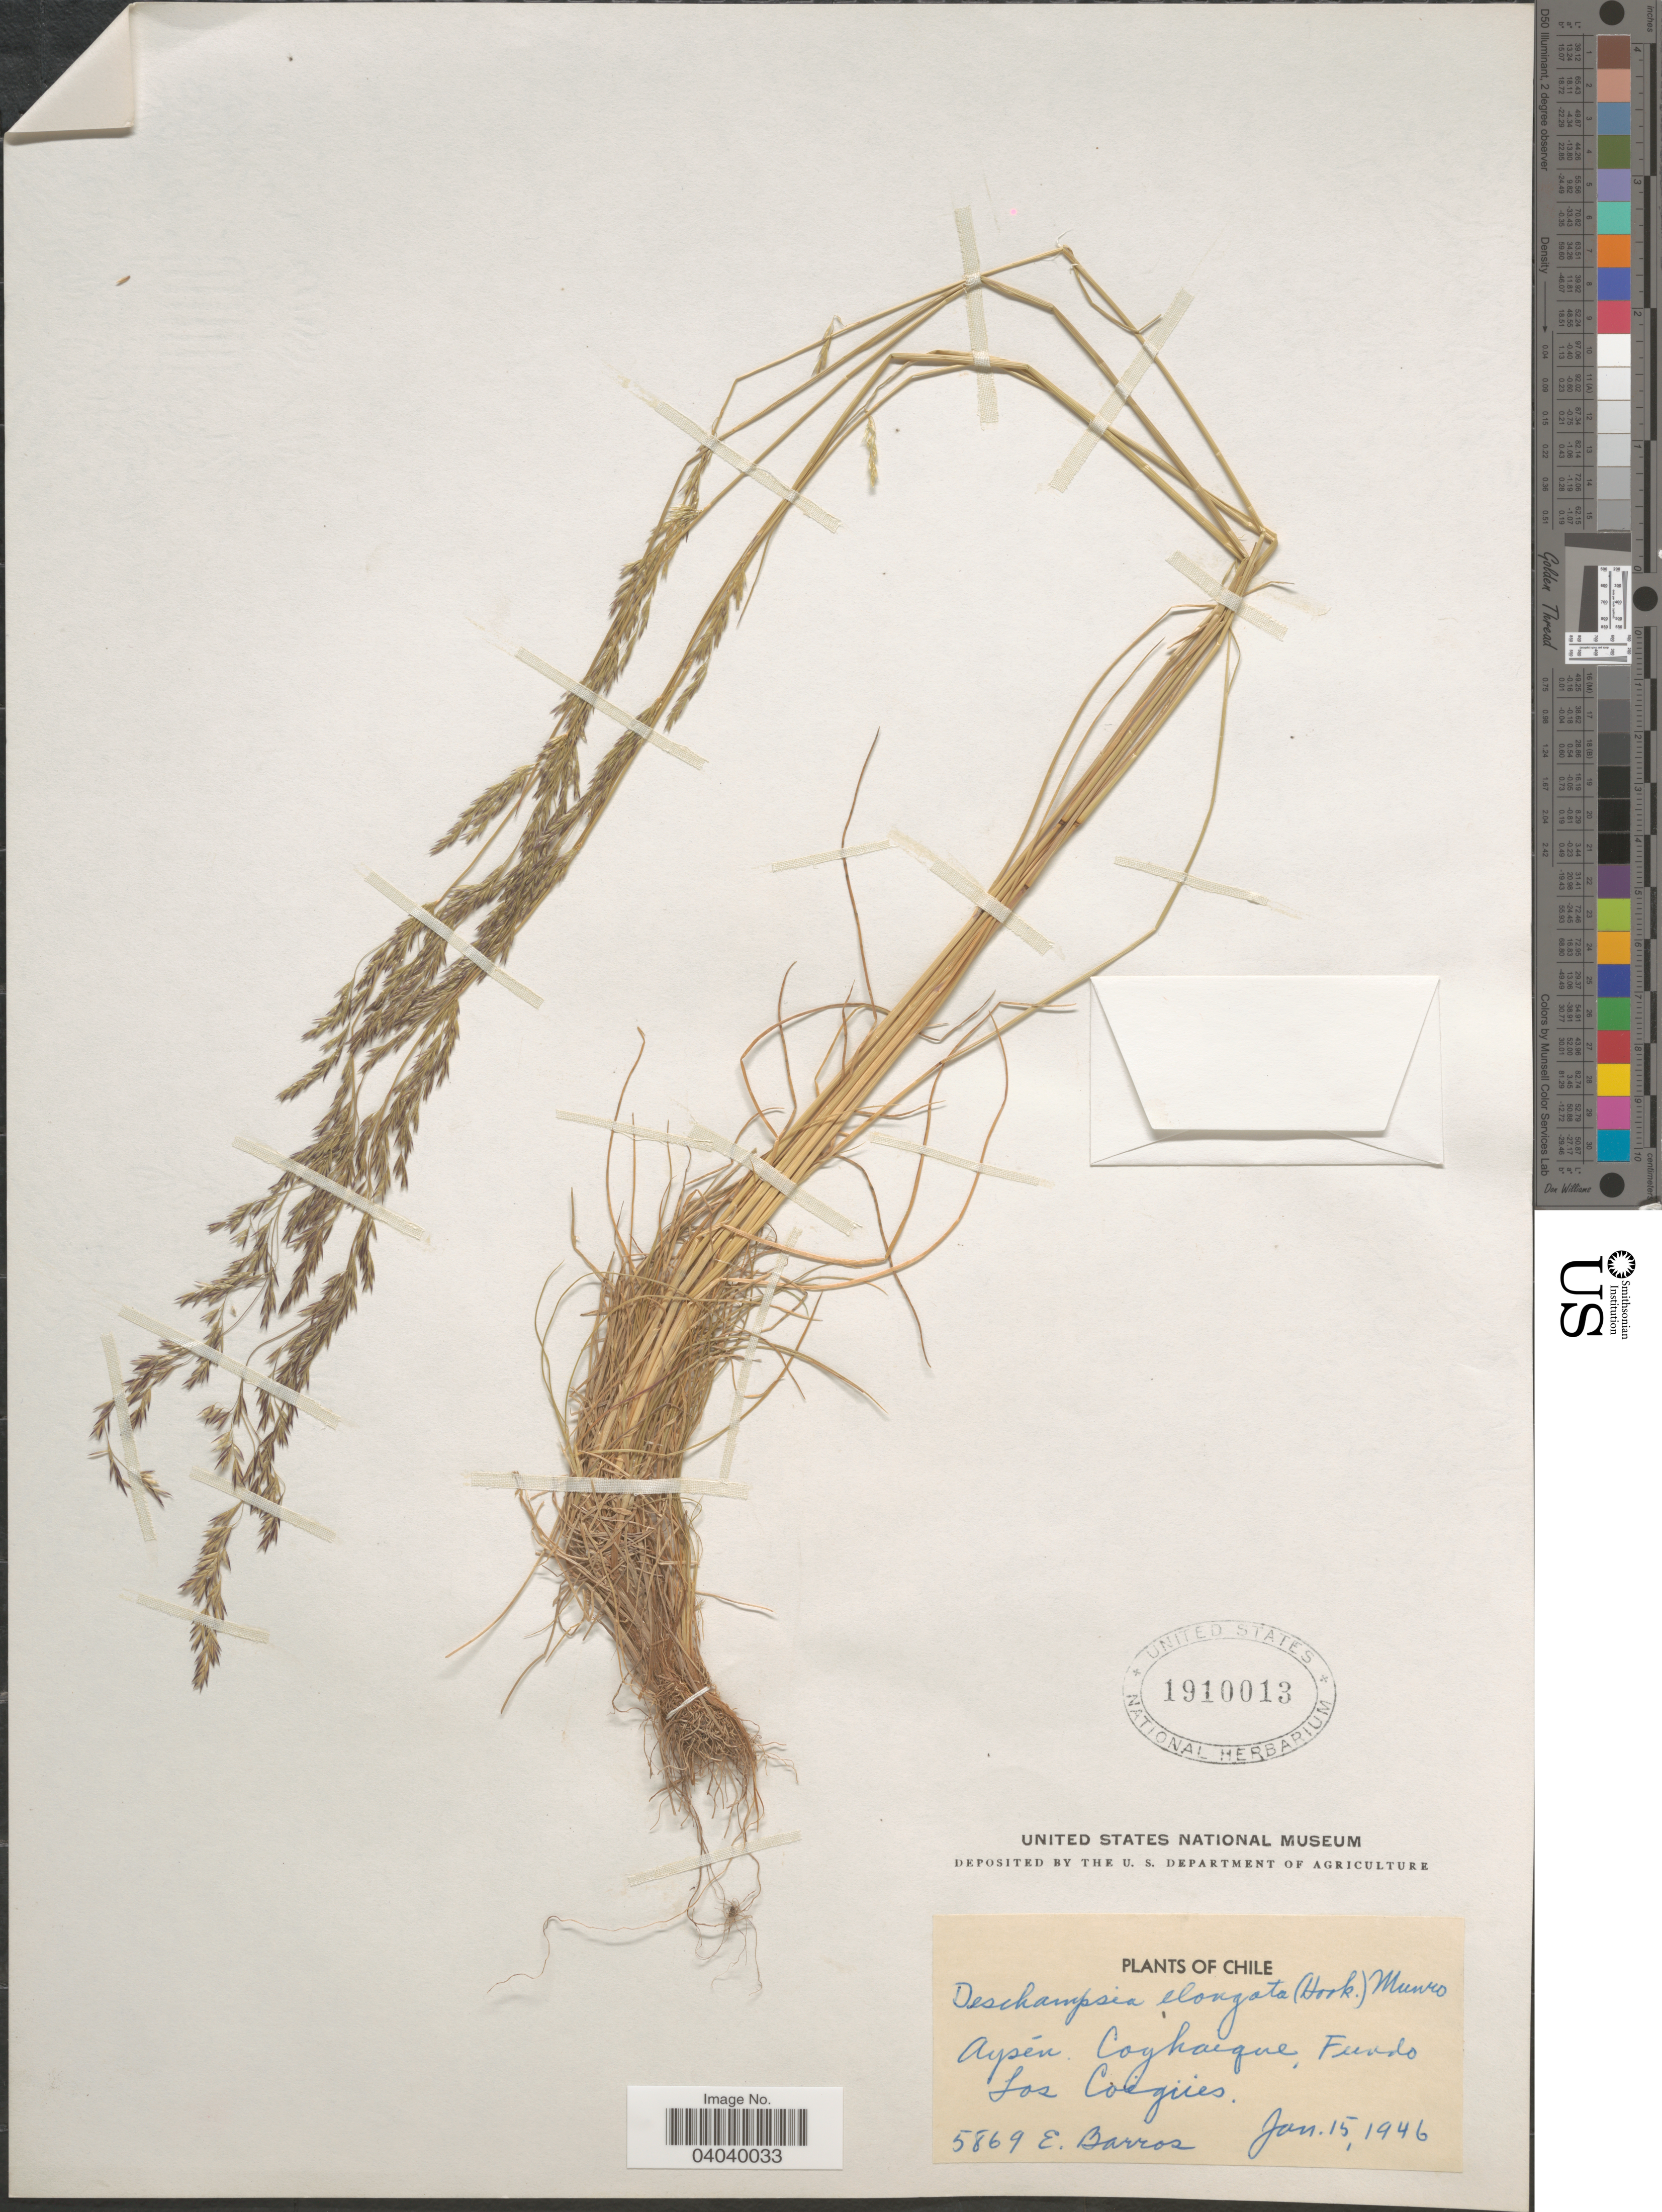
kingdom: Plantae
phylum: Tracheophyta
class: Liliopsida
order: Poales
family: Poaceae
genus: Deschampsia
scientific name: Deschampsia elongata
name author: (Hook.) Munro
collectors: E. Barros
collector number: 5869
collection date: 1946-01-15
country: Chile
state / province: Aisén (XI)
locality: Aysén. Coyhaique, Fundo Los Coigües.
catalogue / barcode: US 1910013